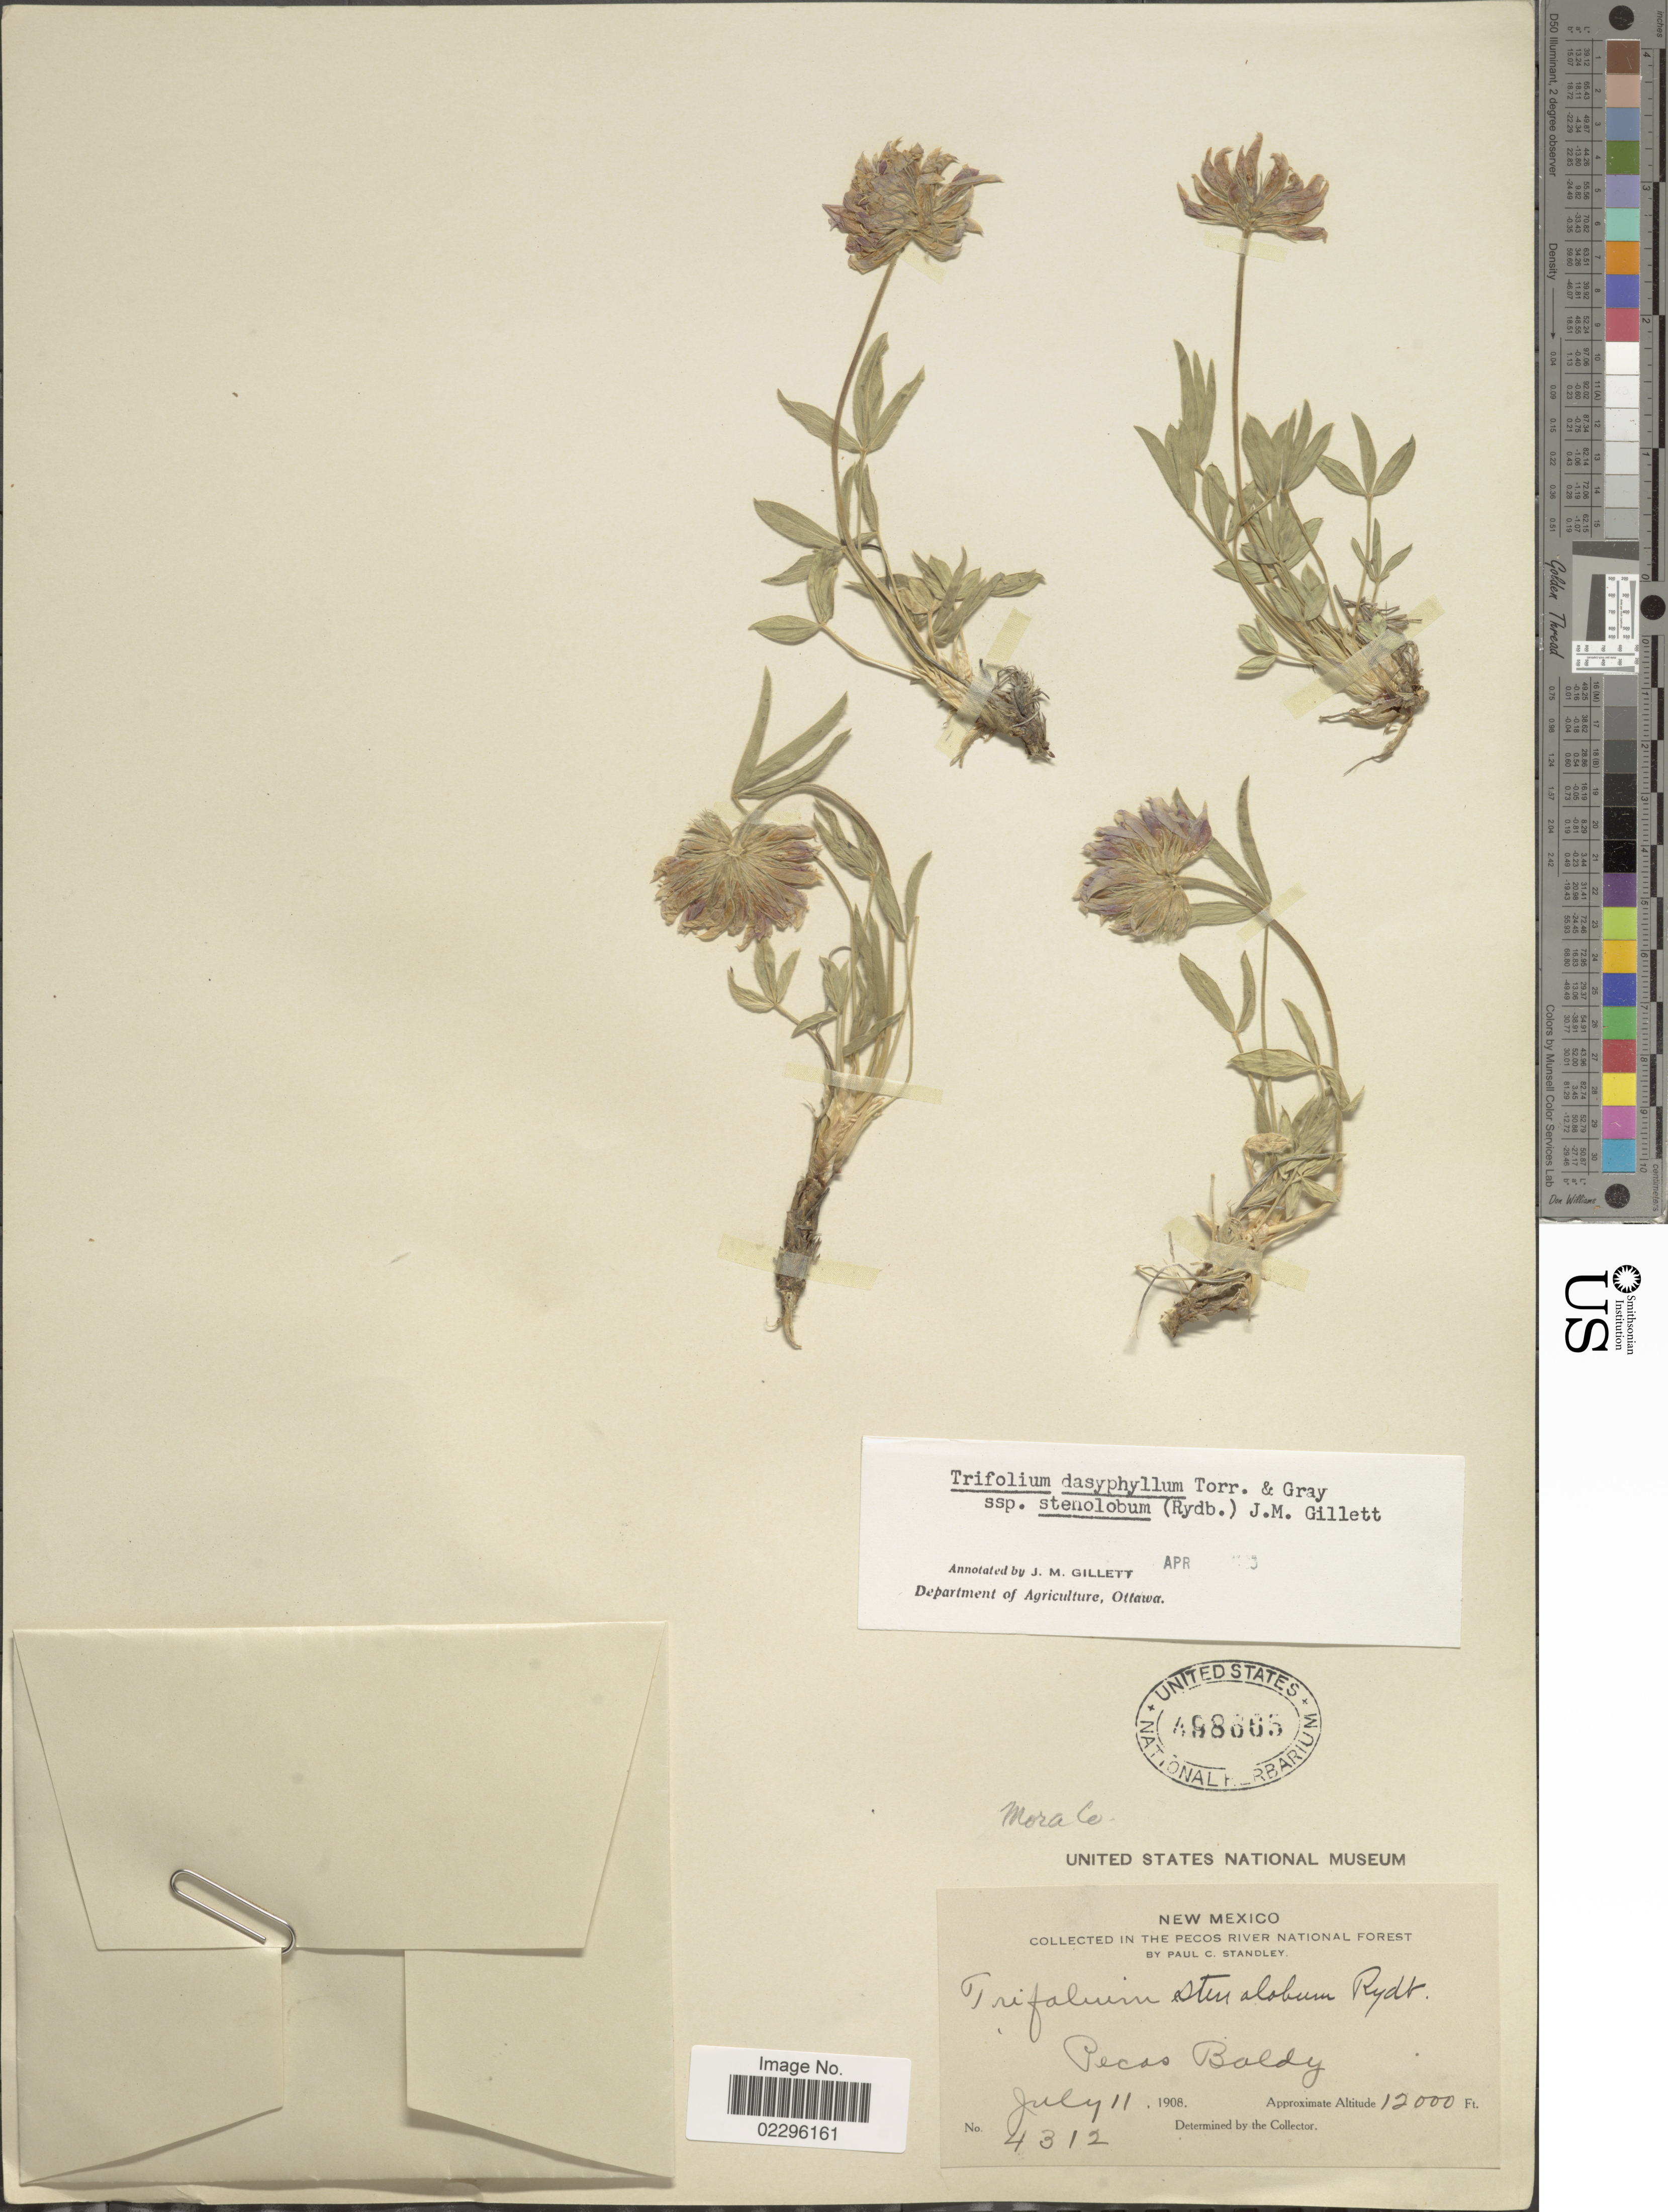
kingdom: Plantae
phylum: Tracheophyta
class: Magnoliopsida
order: Fabales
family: Fabaceae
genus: Trifolium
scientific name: Trifolium dasyphyllum subsp. stenolobum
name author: (Rydb.) J.M. Gillett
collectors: P. C. Standley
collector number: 4312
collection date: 1908-07-11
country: United States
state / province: New Mexico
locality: Pecos River National Forest, Pecos Baldy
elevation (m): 3658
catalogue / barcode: US 488665